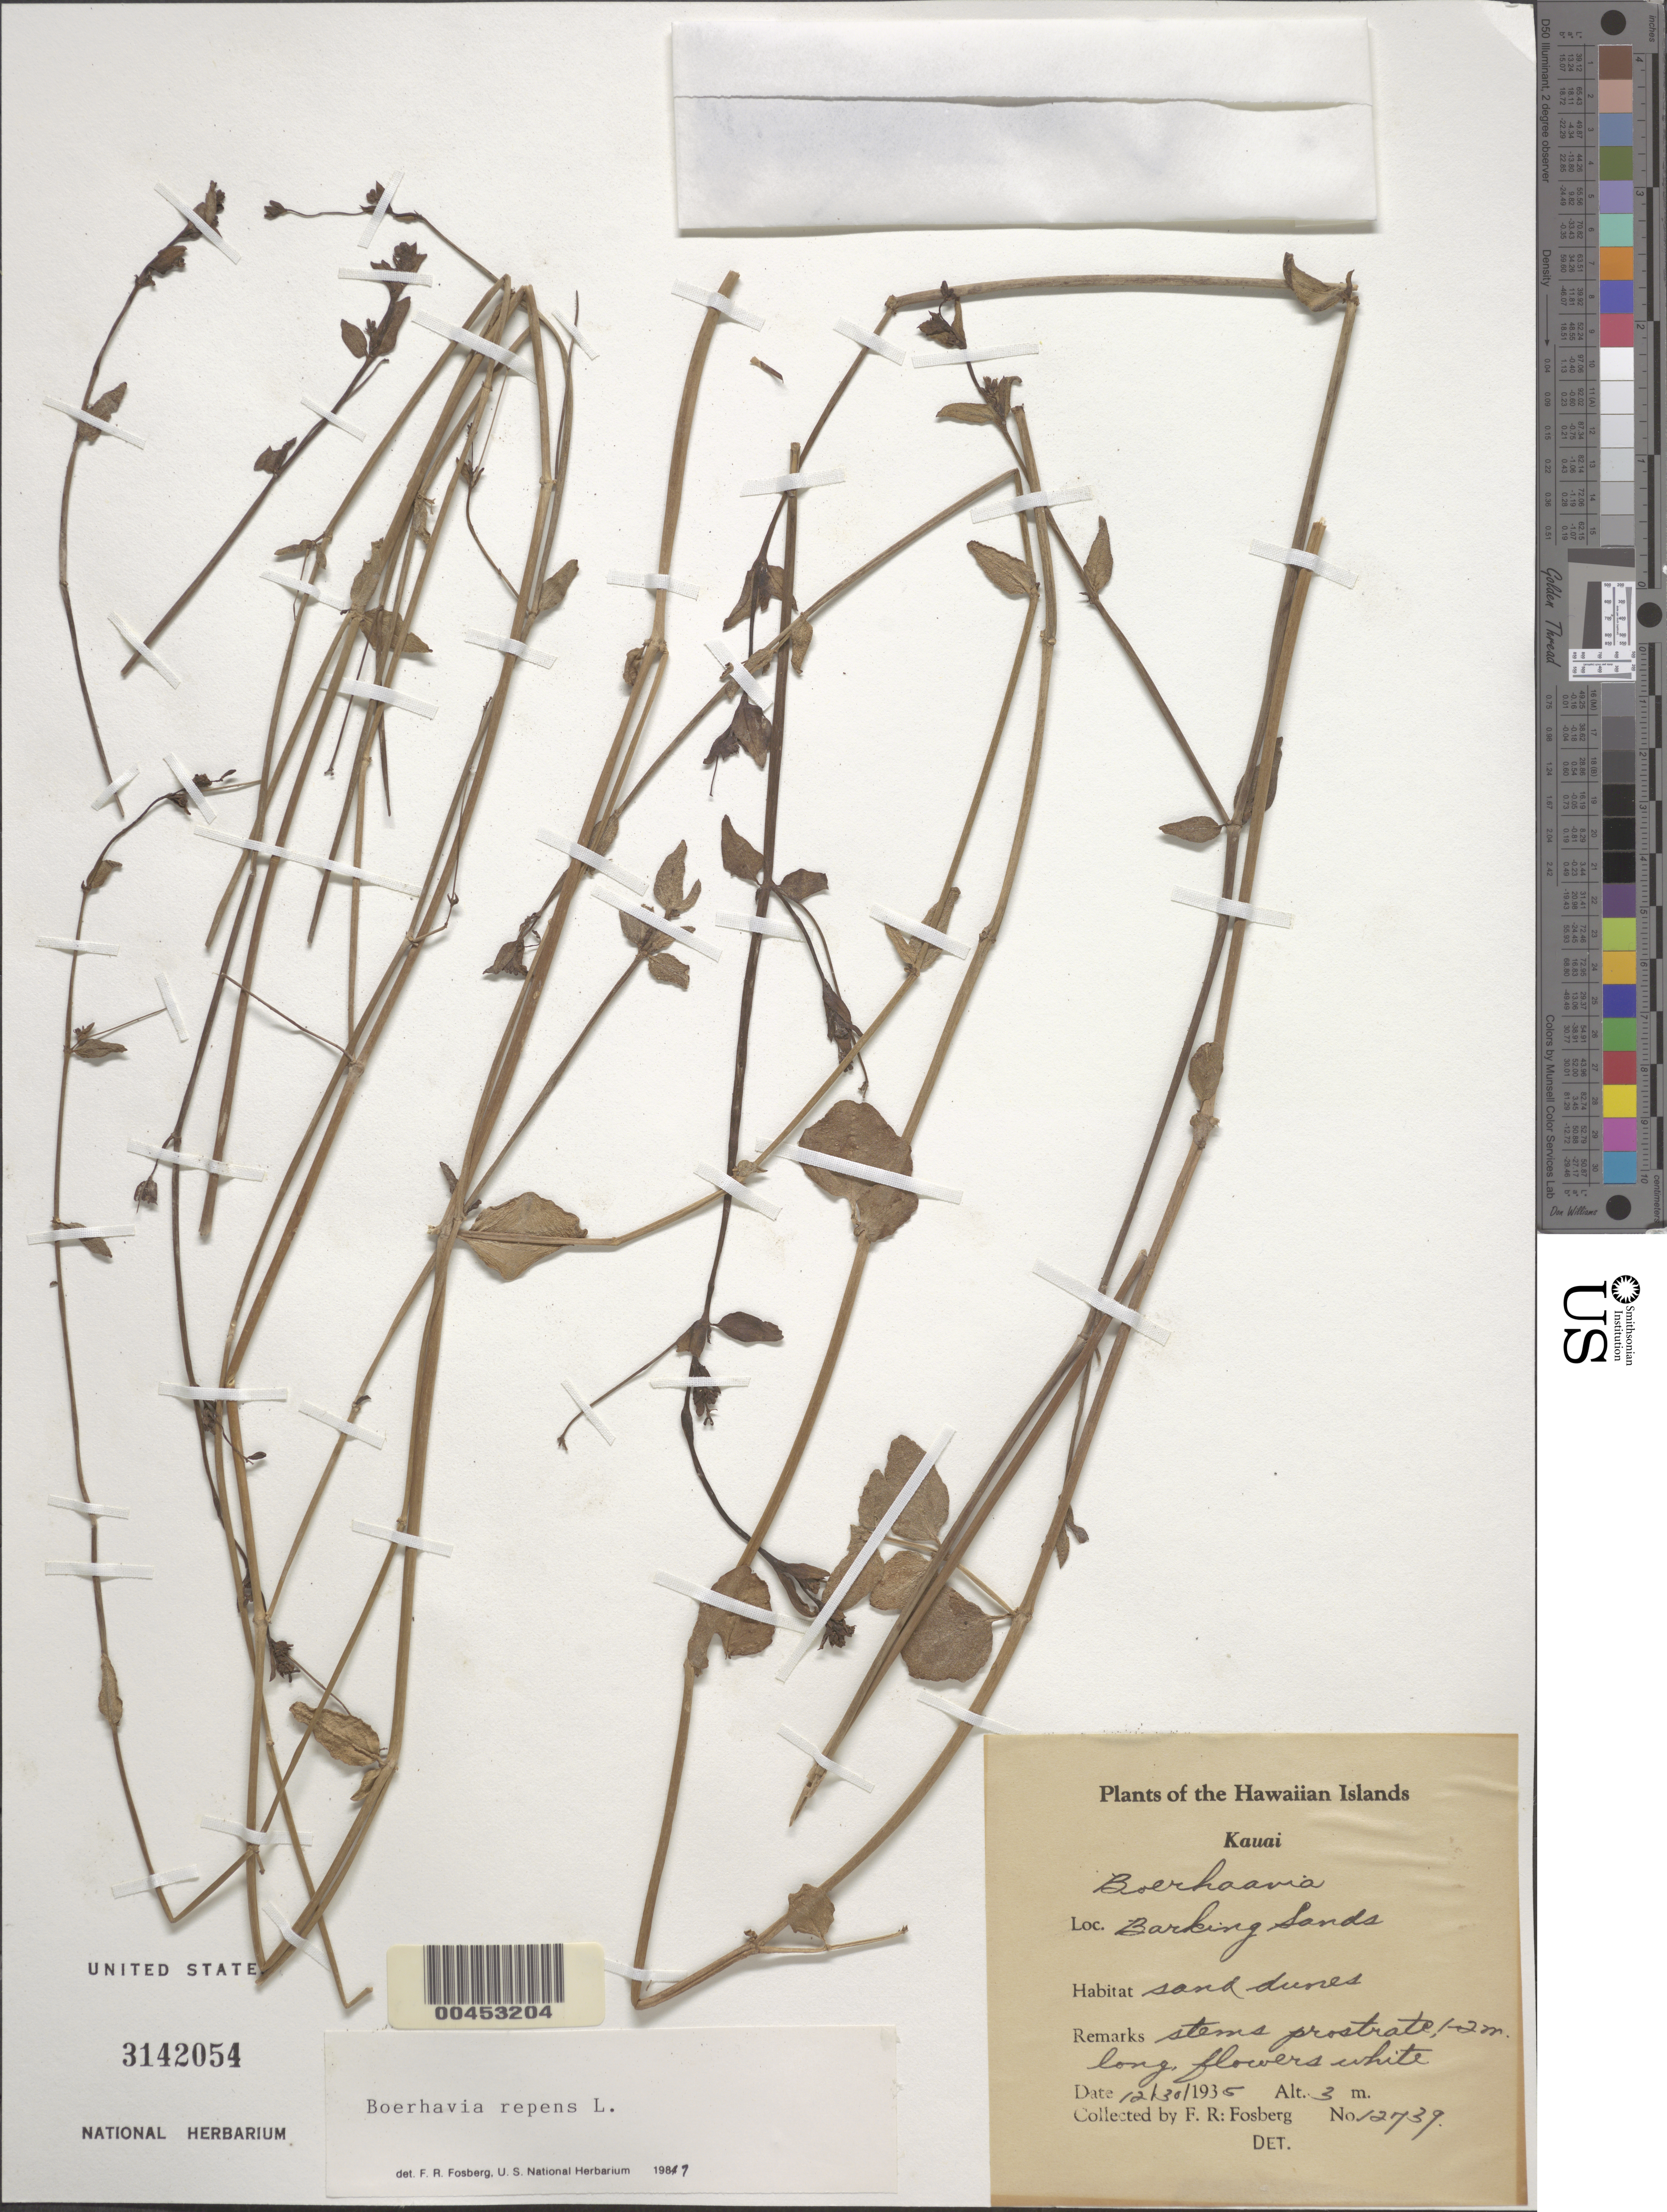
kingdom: Plantae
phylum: Tracheophyta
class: Magnoliopsida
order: Caryophyllales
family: Nyctaginaceae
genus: Boerhavia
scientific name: Boerhavia repens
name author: L.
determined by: Fosberg, F. R.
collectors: F. R. Fosberg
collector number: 12739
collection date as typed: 30 Dec 1935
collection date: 1935-12-30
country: United States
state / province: Hawaii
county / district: Kauai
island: Kaua'i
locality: Barking Sands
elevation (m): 3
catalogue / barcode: US 3142054